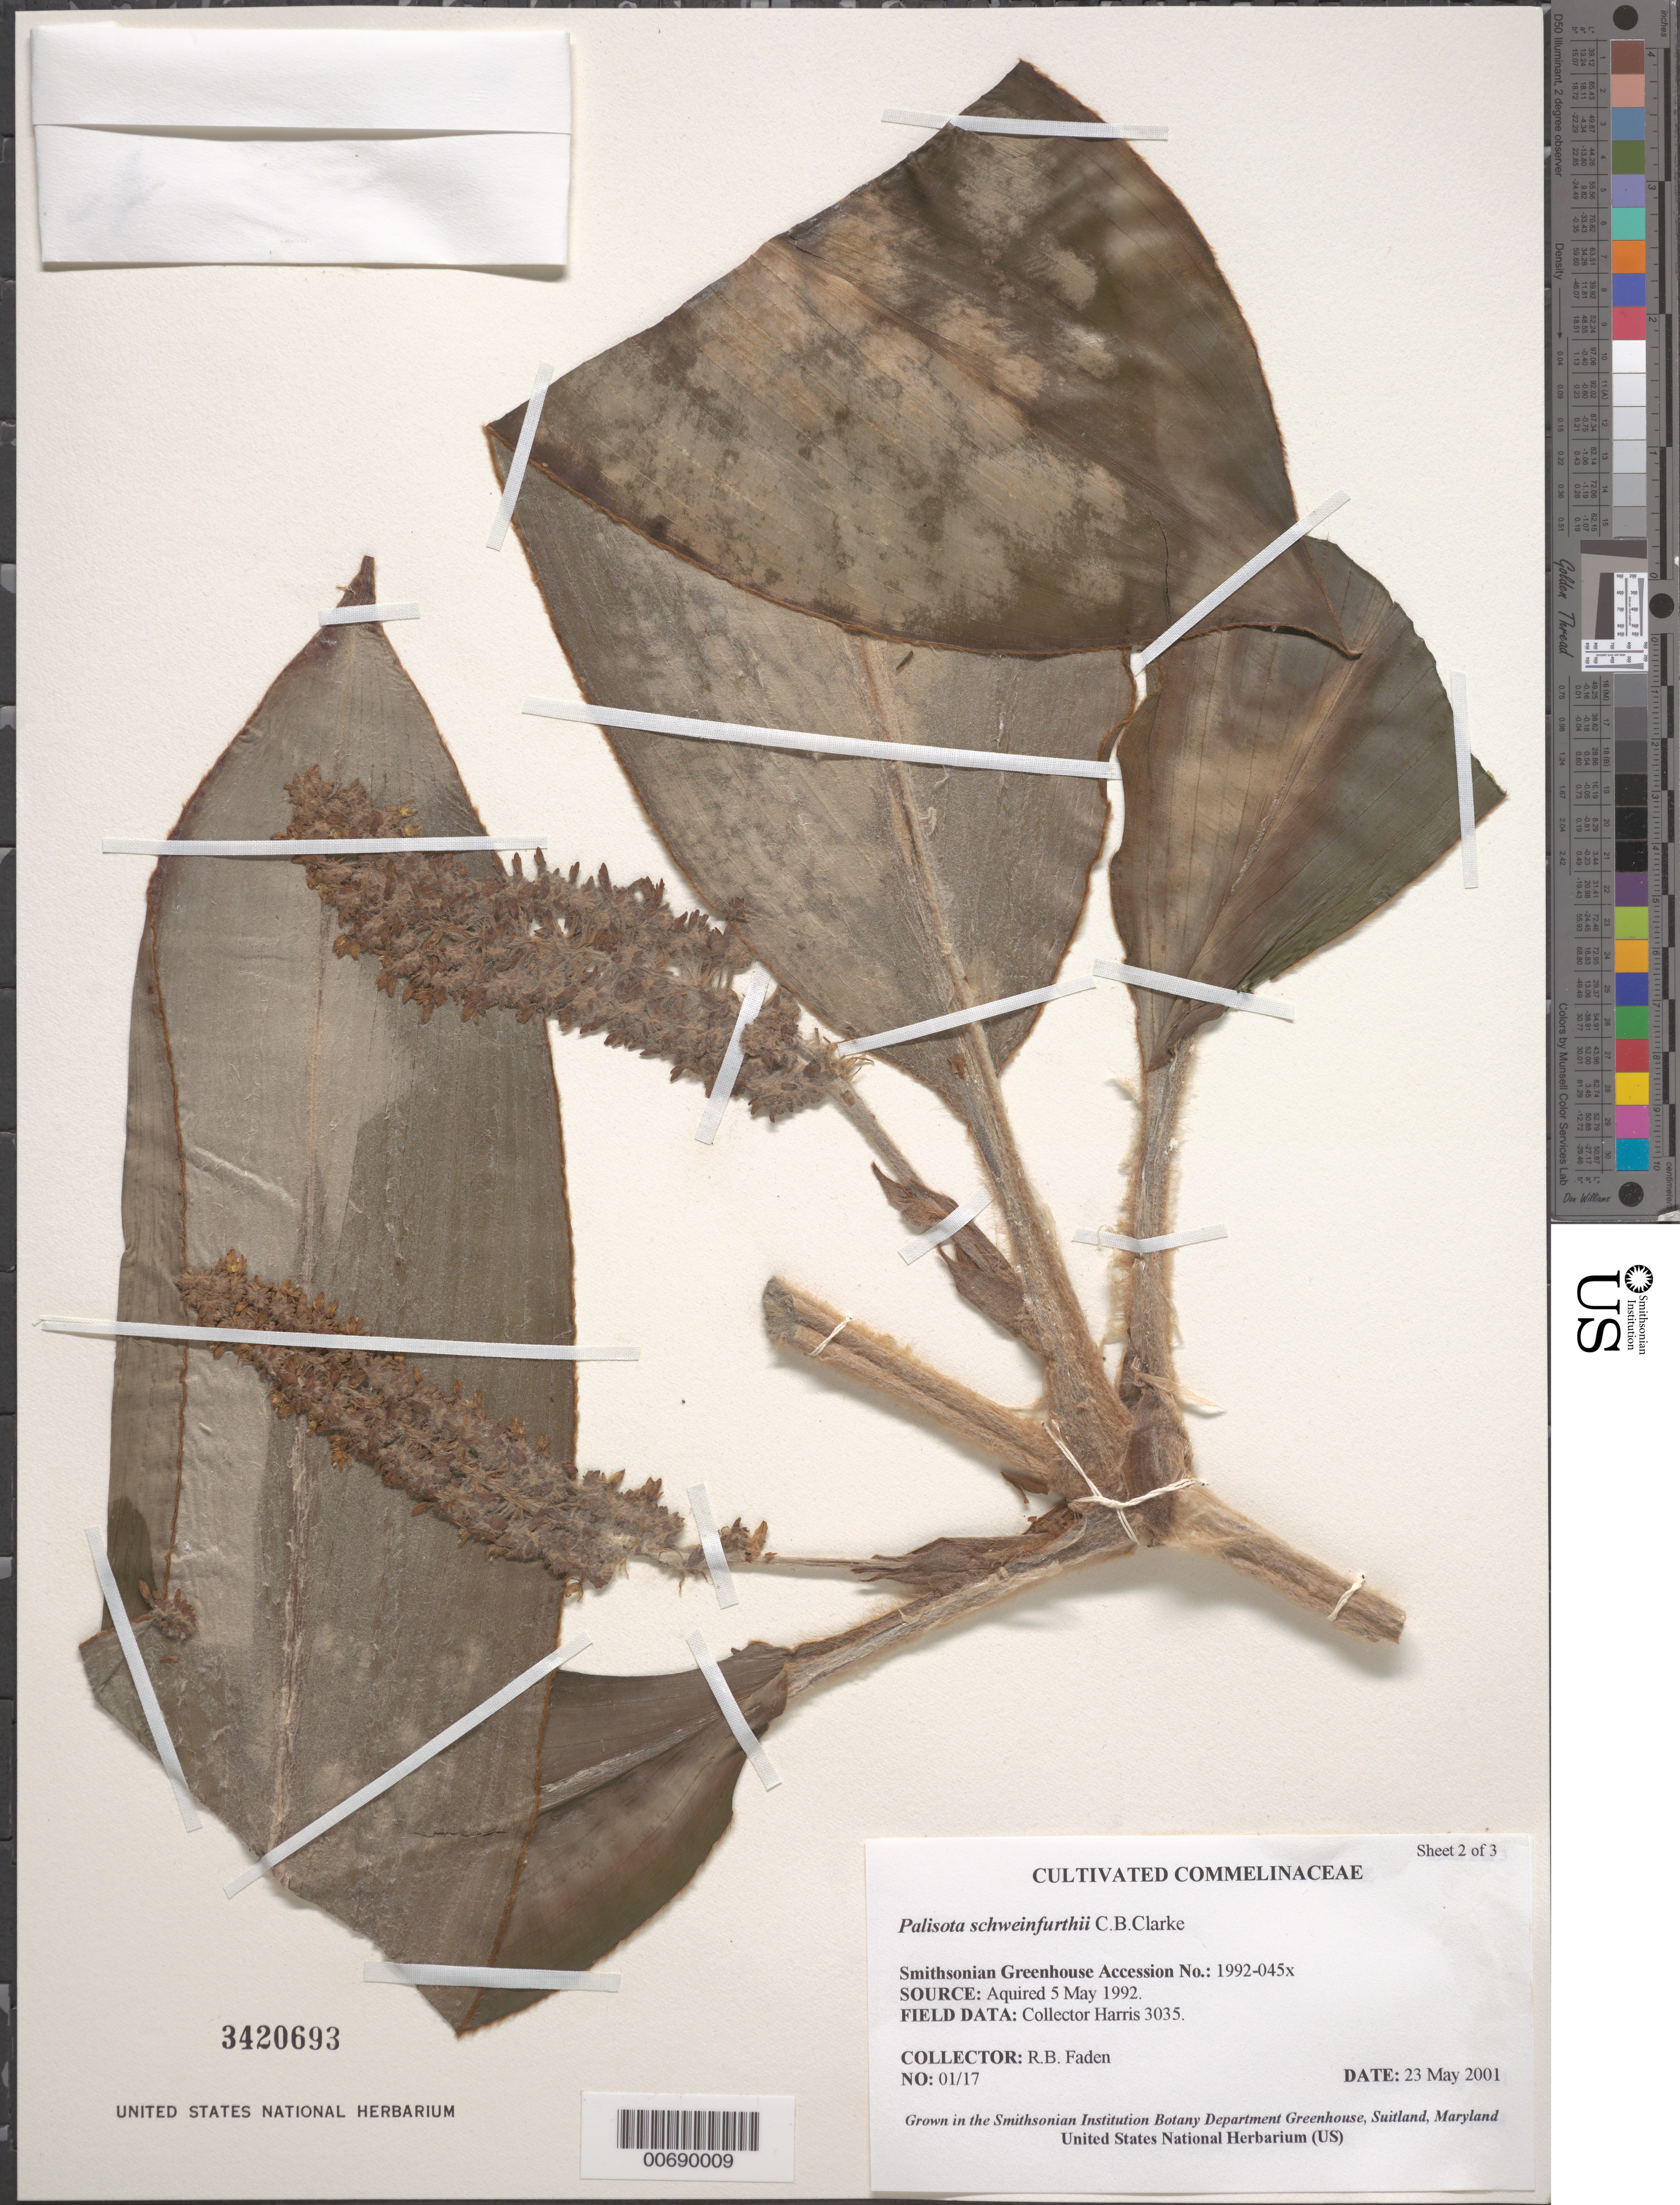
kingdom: Plantae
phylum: Tracheophyta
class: Liliopsida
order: Commelinales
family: Commelinaceae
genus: Palisota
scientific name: Palisota schweinfurthii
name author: C.B. Clarke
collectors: R. B. Faden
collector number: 01/17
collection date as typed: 23 May 2001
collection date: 2001-05-23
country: United States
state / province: Maryland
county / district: Prince George's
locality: Smithsonian Greenhouse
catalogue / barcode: US 3420693